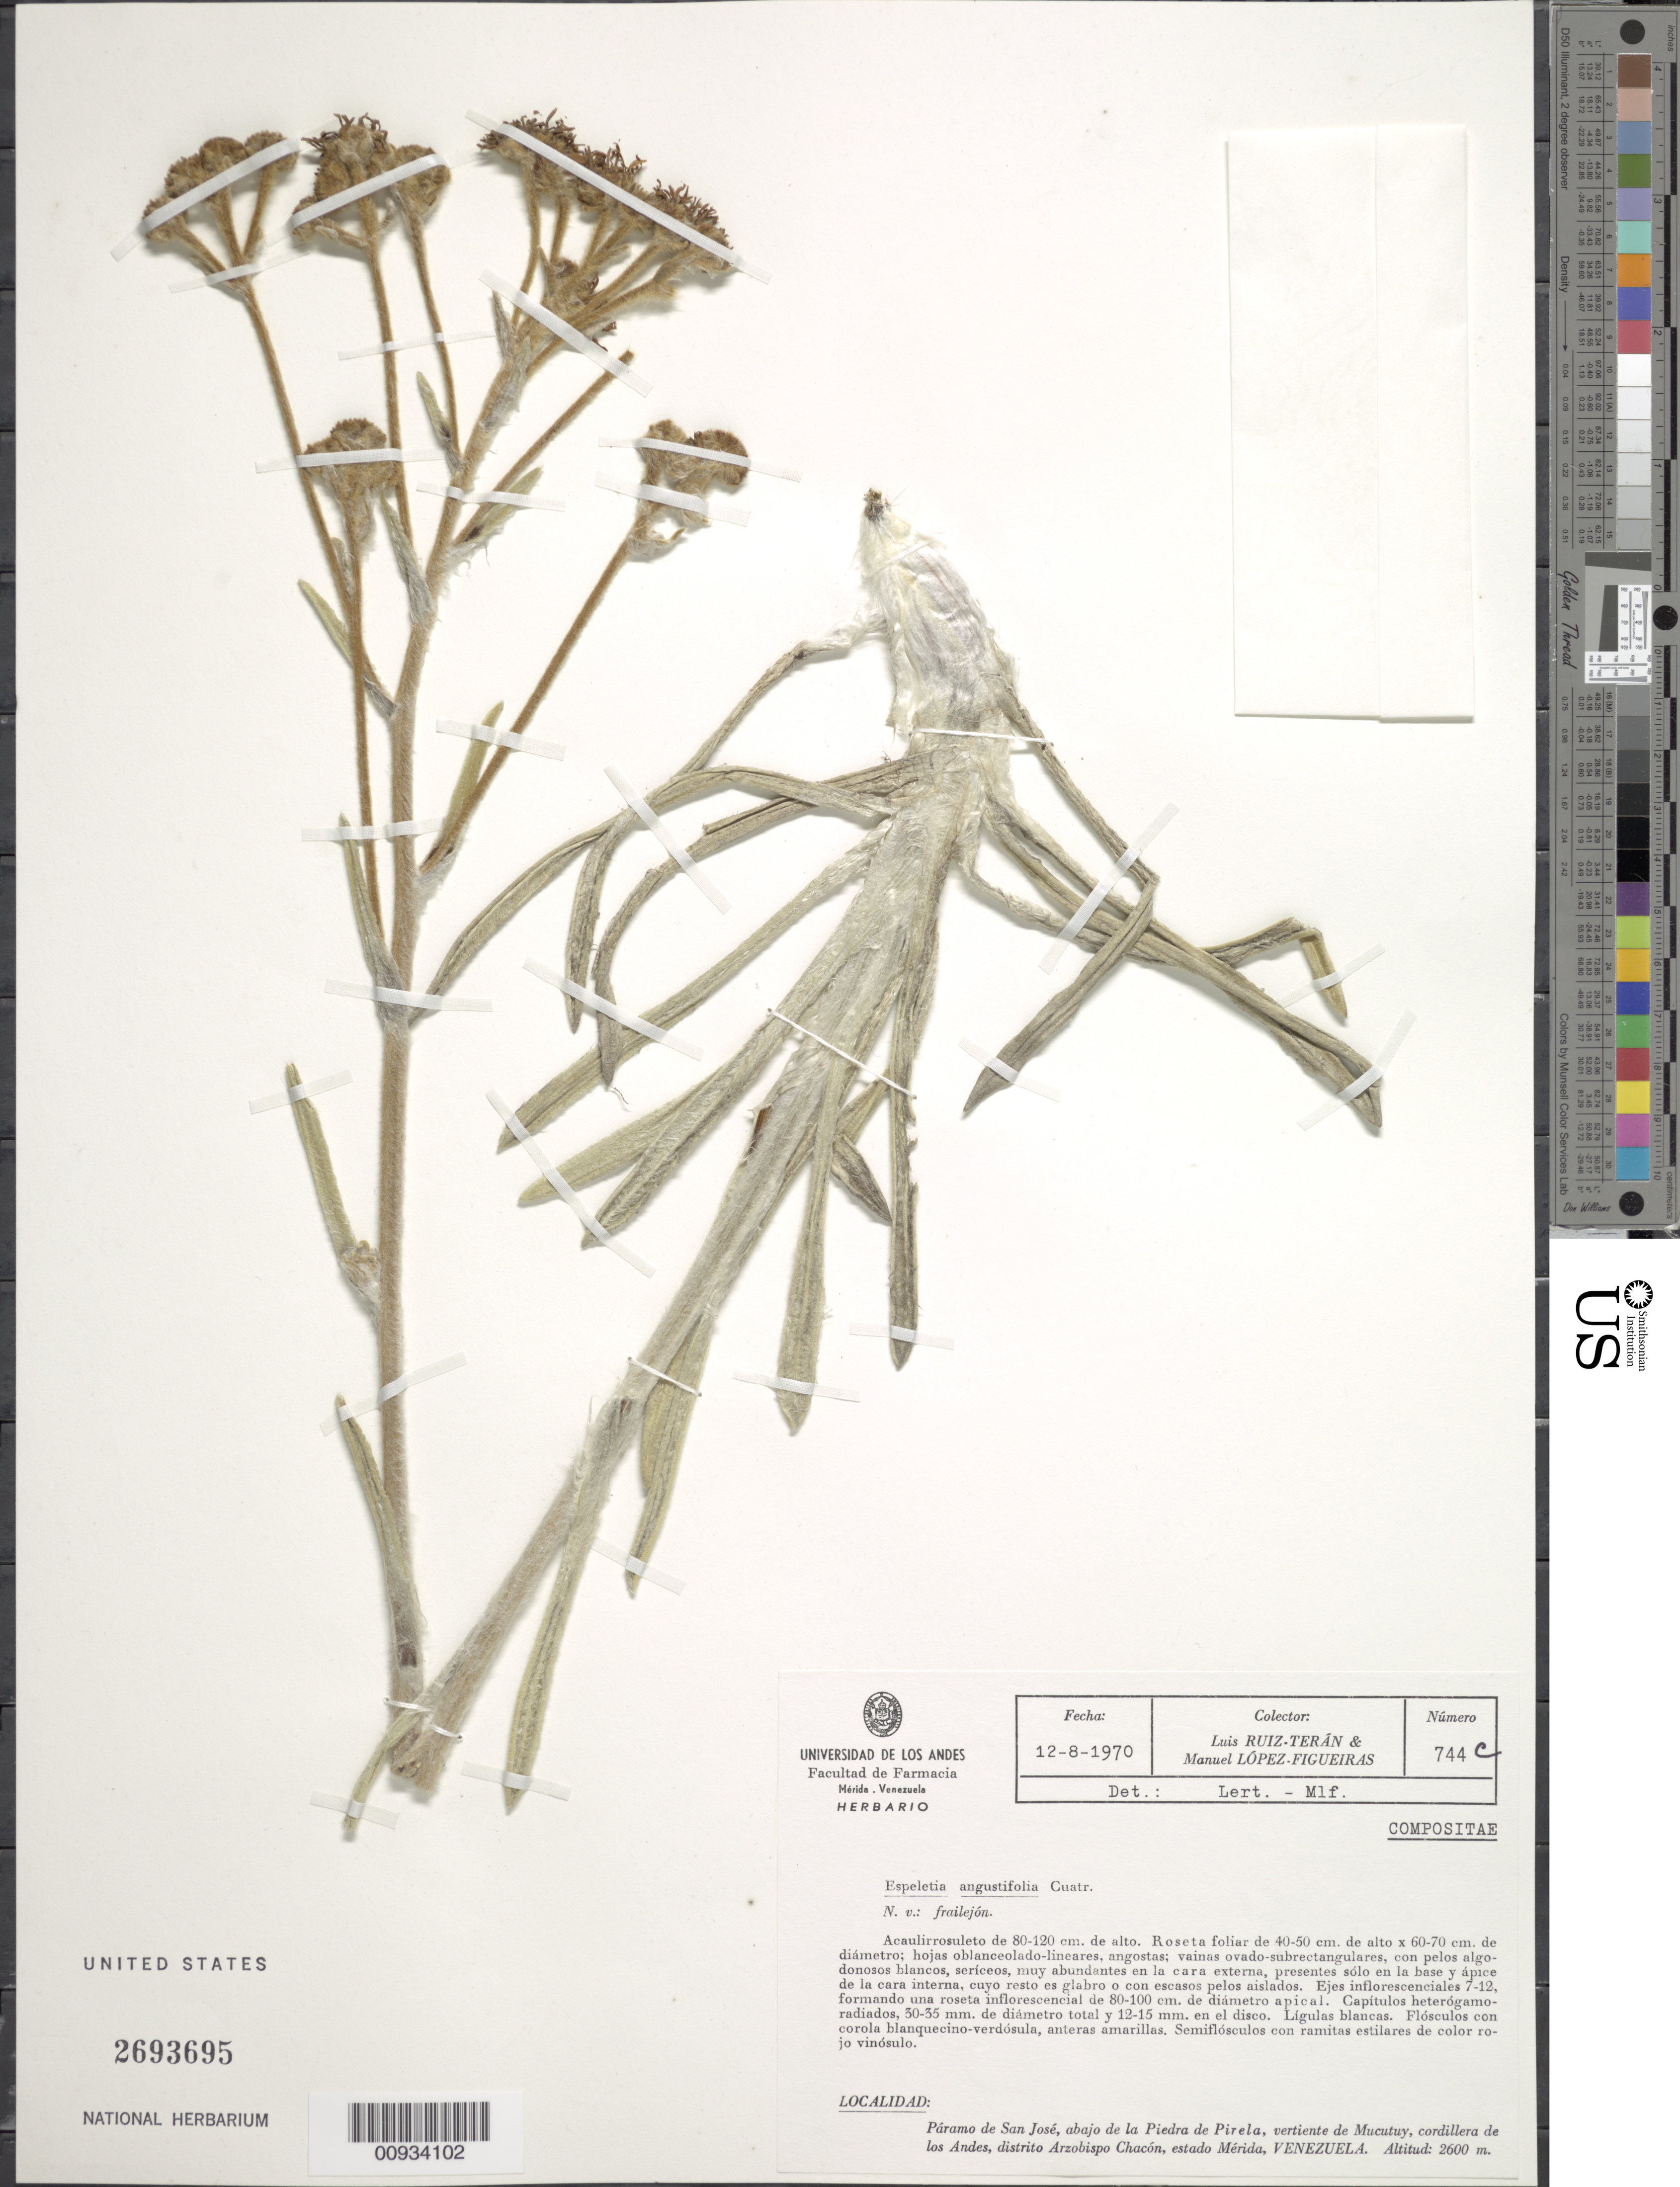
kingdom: Plantae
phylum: Tracheophyta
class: Magnoliopsida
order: Asterales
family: Asteraceae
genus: Espeletiopsis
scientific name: Espeletiopsis angustifolia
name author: (Cuatrec.) Cuatrec.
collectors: L. E. Ruíz-Terán & M. López Figueiras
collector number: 744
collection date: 1970-08-12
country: Venezuela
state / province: Mérida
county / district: Arzobispo Chacón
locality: Páramo de San José. Abajo de la Piedra La Pirela, vertiente de Mucutuy, Cordillera de los Andes.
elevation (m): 2600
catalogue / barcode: US 2693695